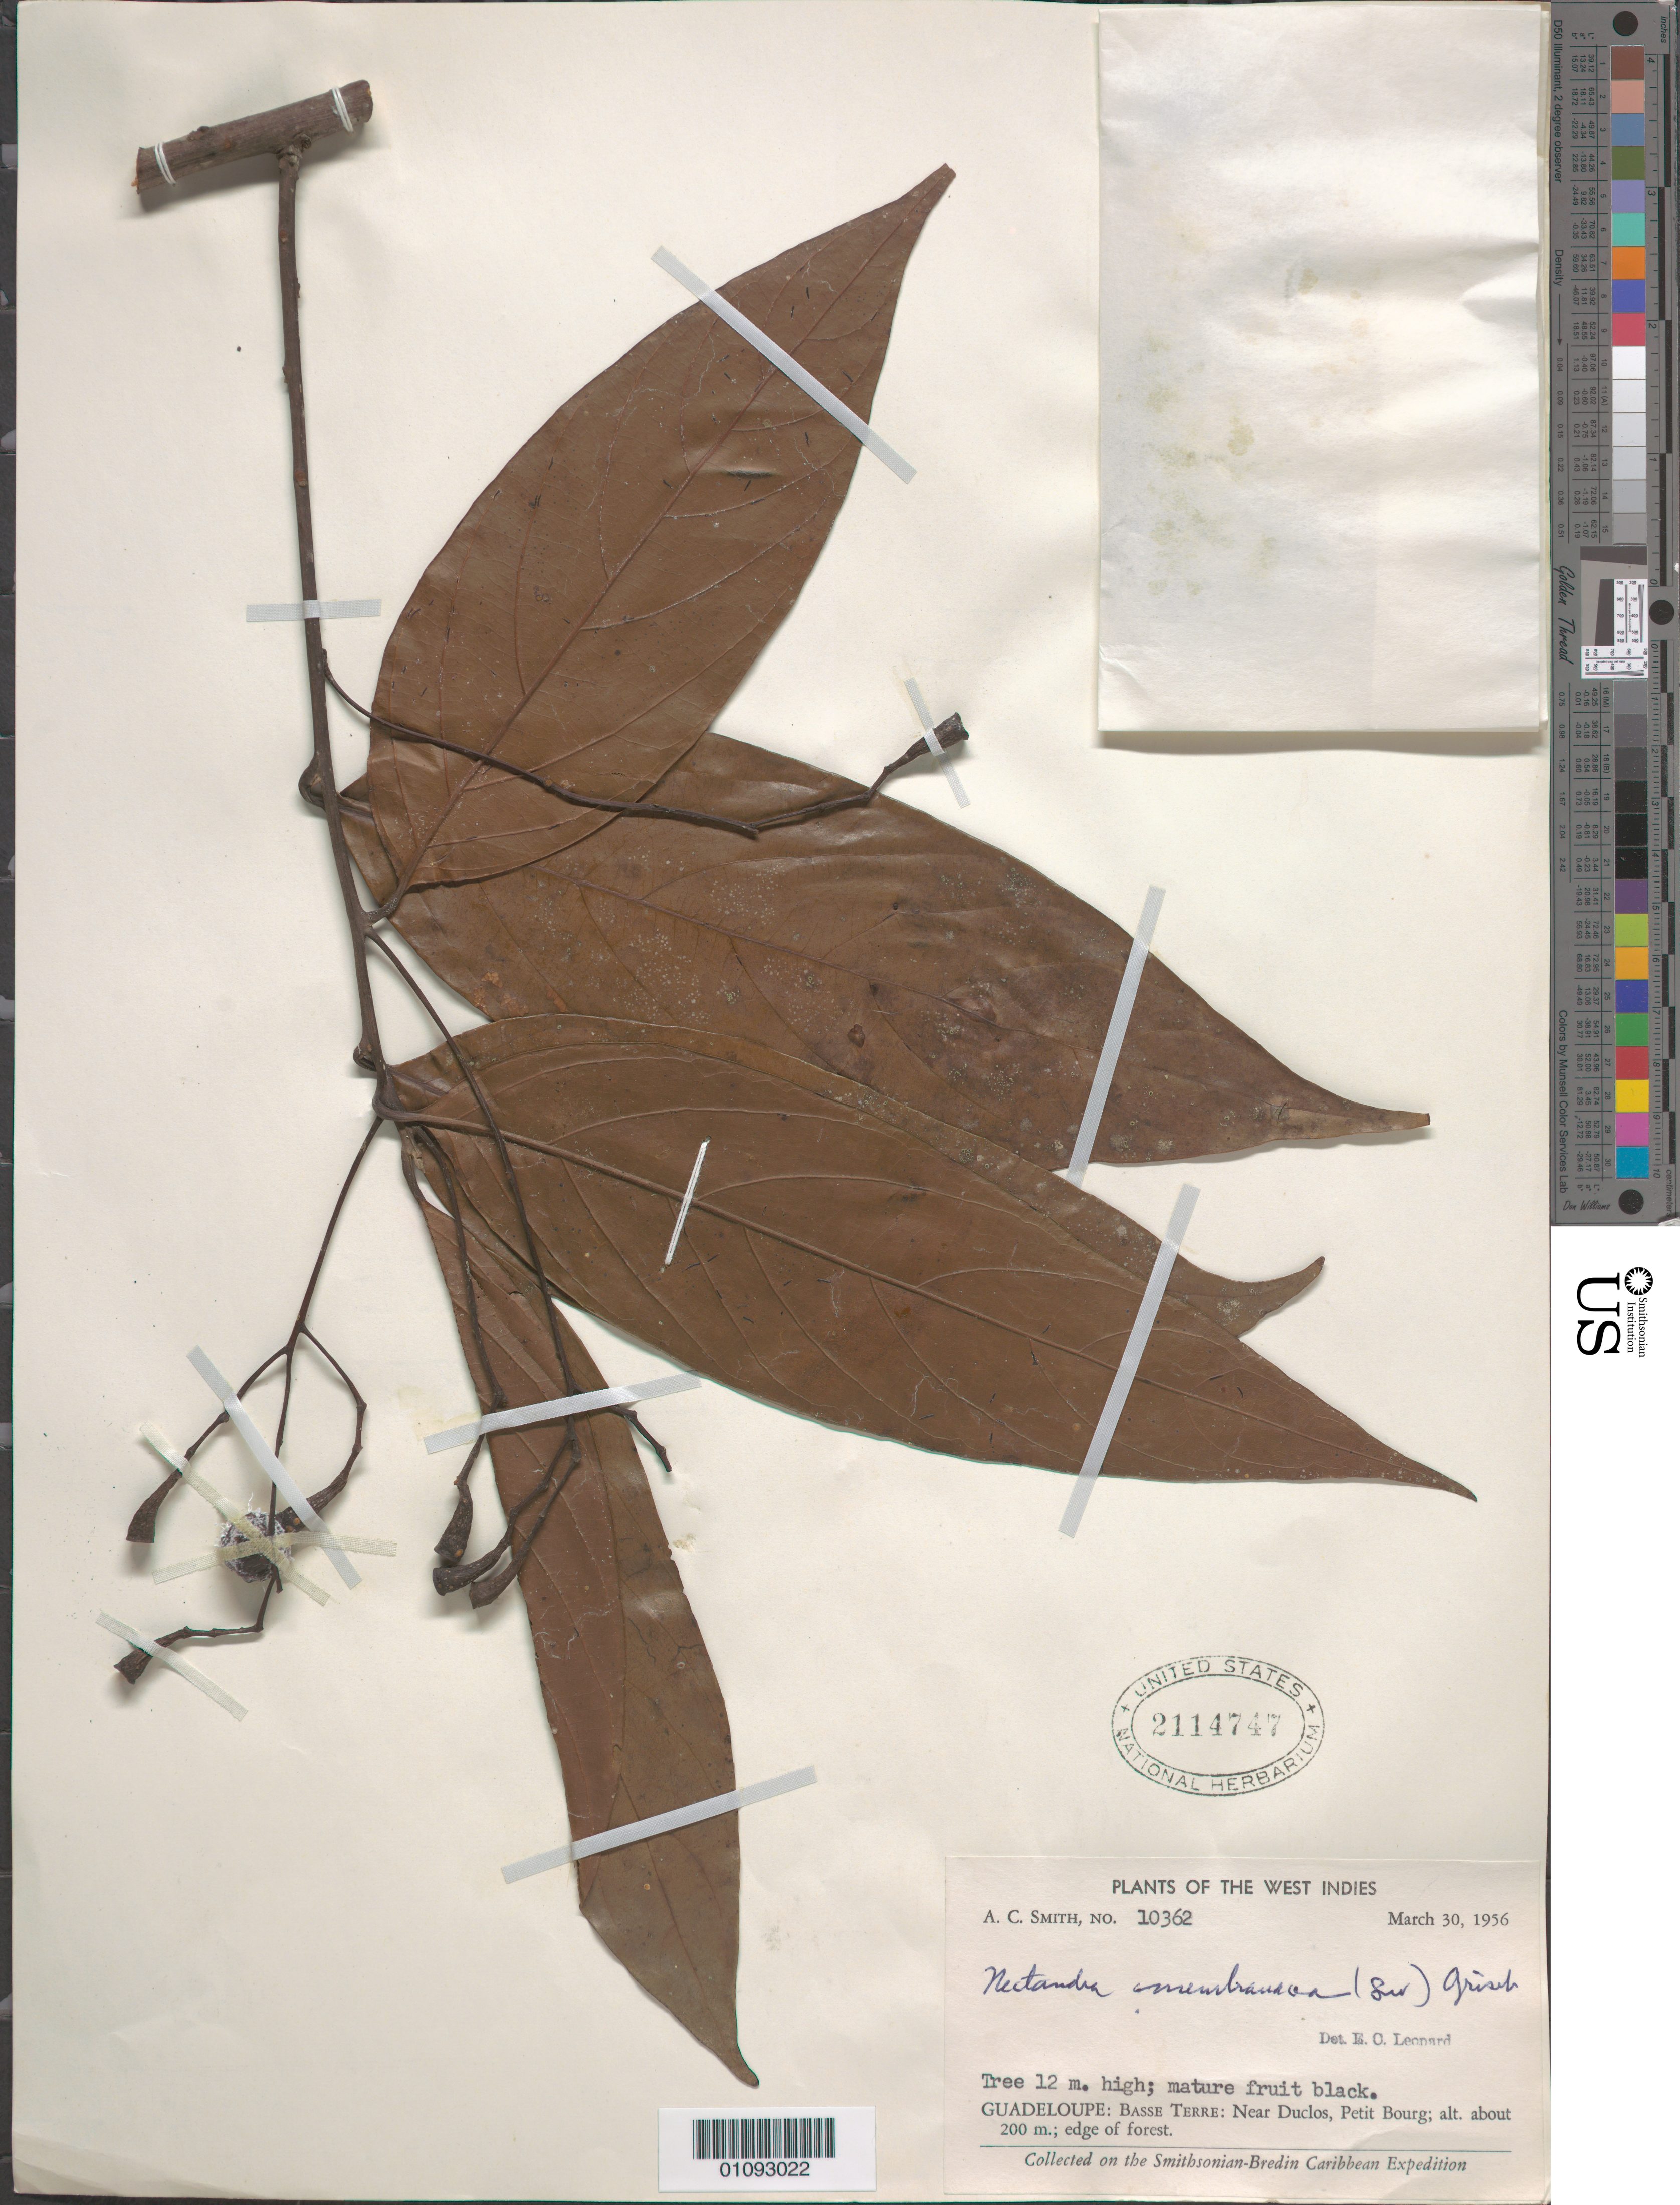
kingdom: Plantae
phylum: Tracheophyta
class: Magnoliopsida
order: Laurales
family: Lauraceae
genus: Nectandra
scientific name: Nectandra membranacea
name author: (Sw.) Griseb.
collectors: A. C. Smith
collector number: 10362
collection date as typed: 30 Mar 1956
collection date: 1956-03-30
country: Guadeloupe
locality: Near Duclos, Petit Bourg.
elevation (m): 200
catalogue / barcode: US 2114747